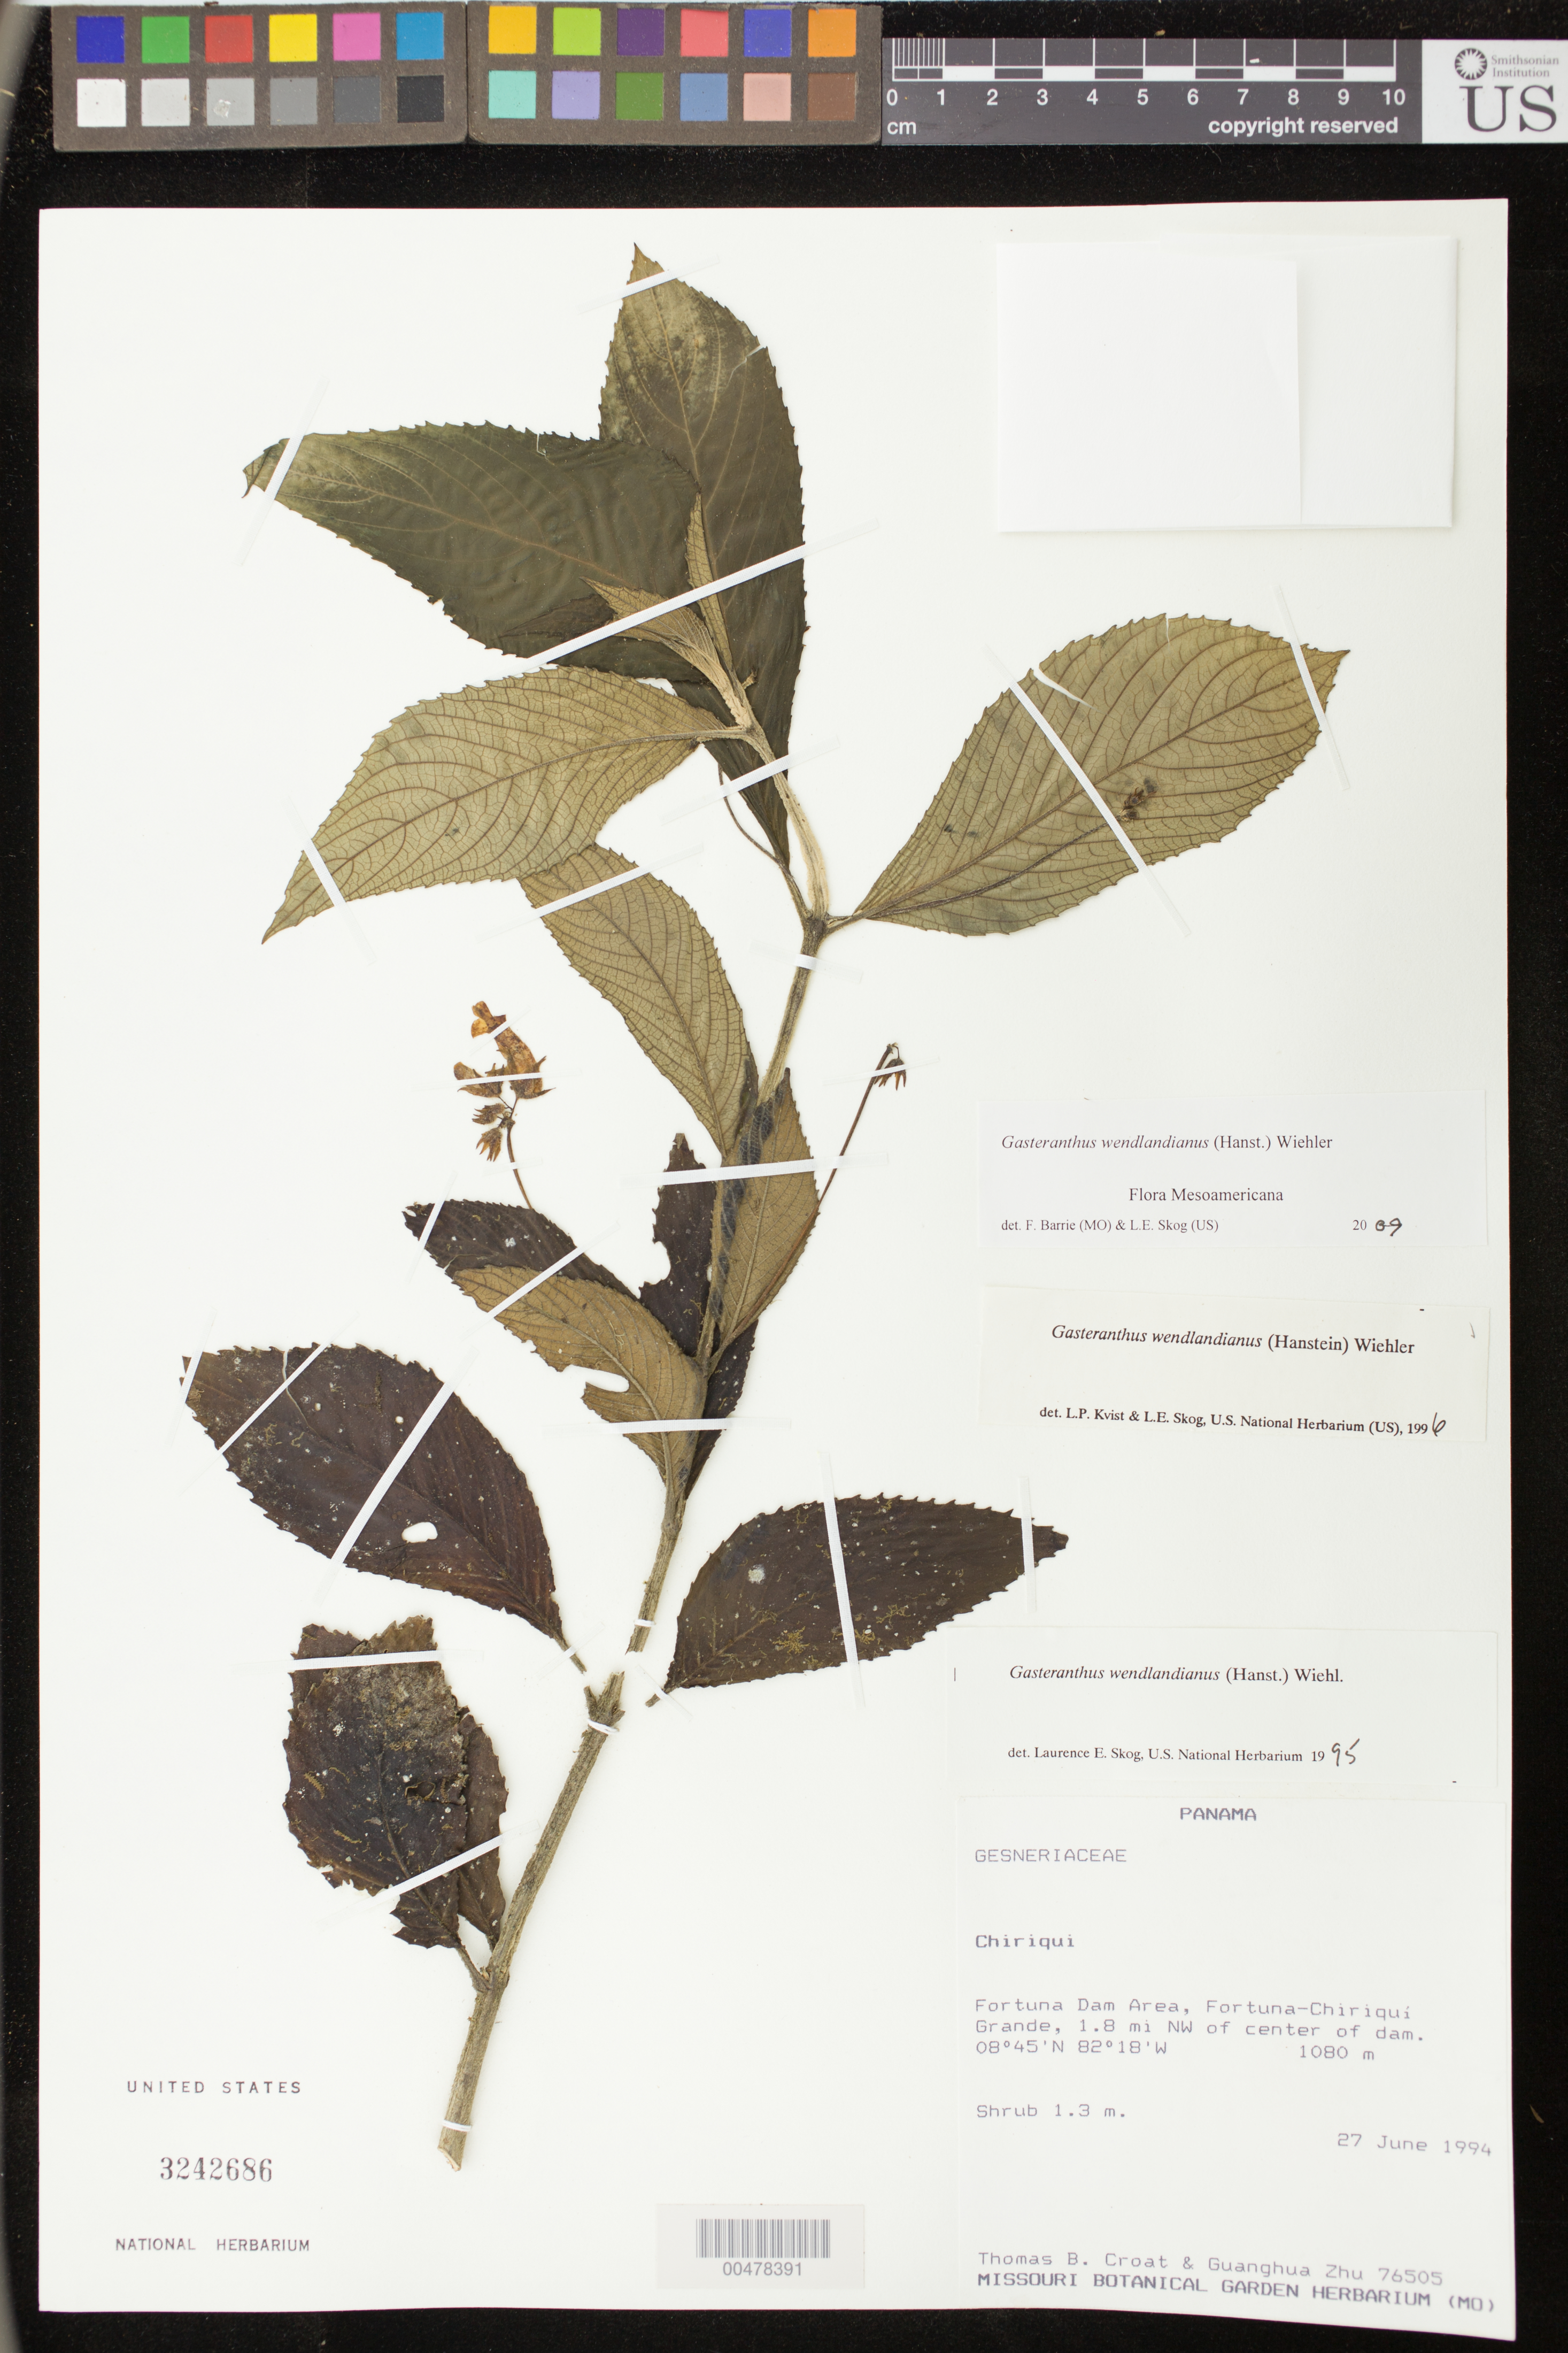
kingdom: Plantae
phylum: Tracheophyta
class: Magnoliopsida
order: Lamiales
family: Gesneriaceae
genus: Gasteranthus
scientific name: Gasteranthus wendlandianus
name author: (Hanst.) Wiehler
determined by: Skog, Laurence E.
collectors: T. B. Croat & G. H. Zhu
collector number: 76505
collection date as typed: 27 Jun 1994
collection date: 1994-06-27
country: Panama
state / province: Chiriquí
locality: Fortuna Dam Area, Furtuna-Chiriquí Grande, 1.8 mi NW of center of dam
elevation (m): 1080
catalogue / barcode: US 3242686